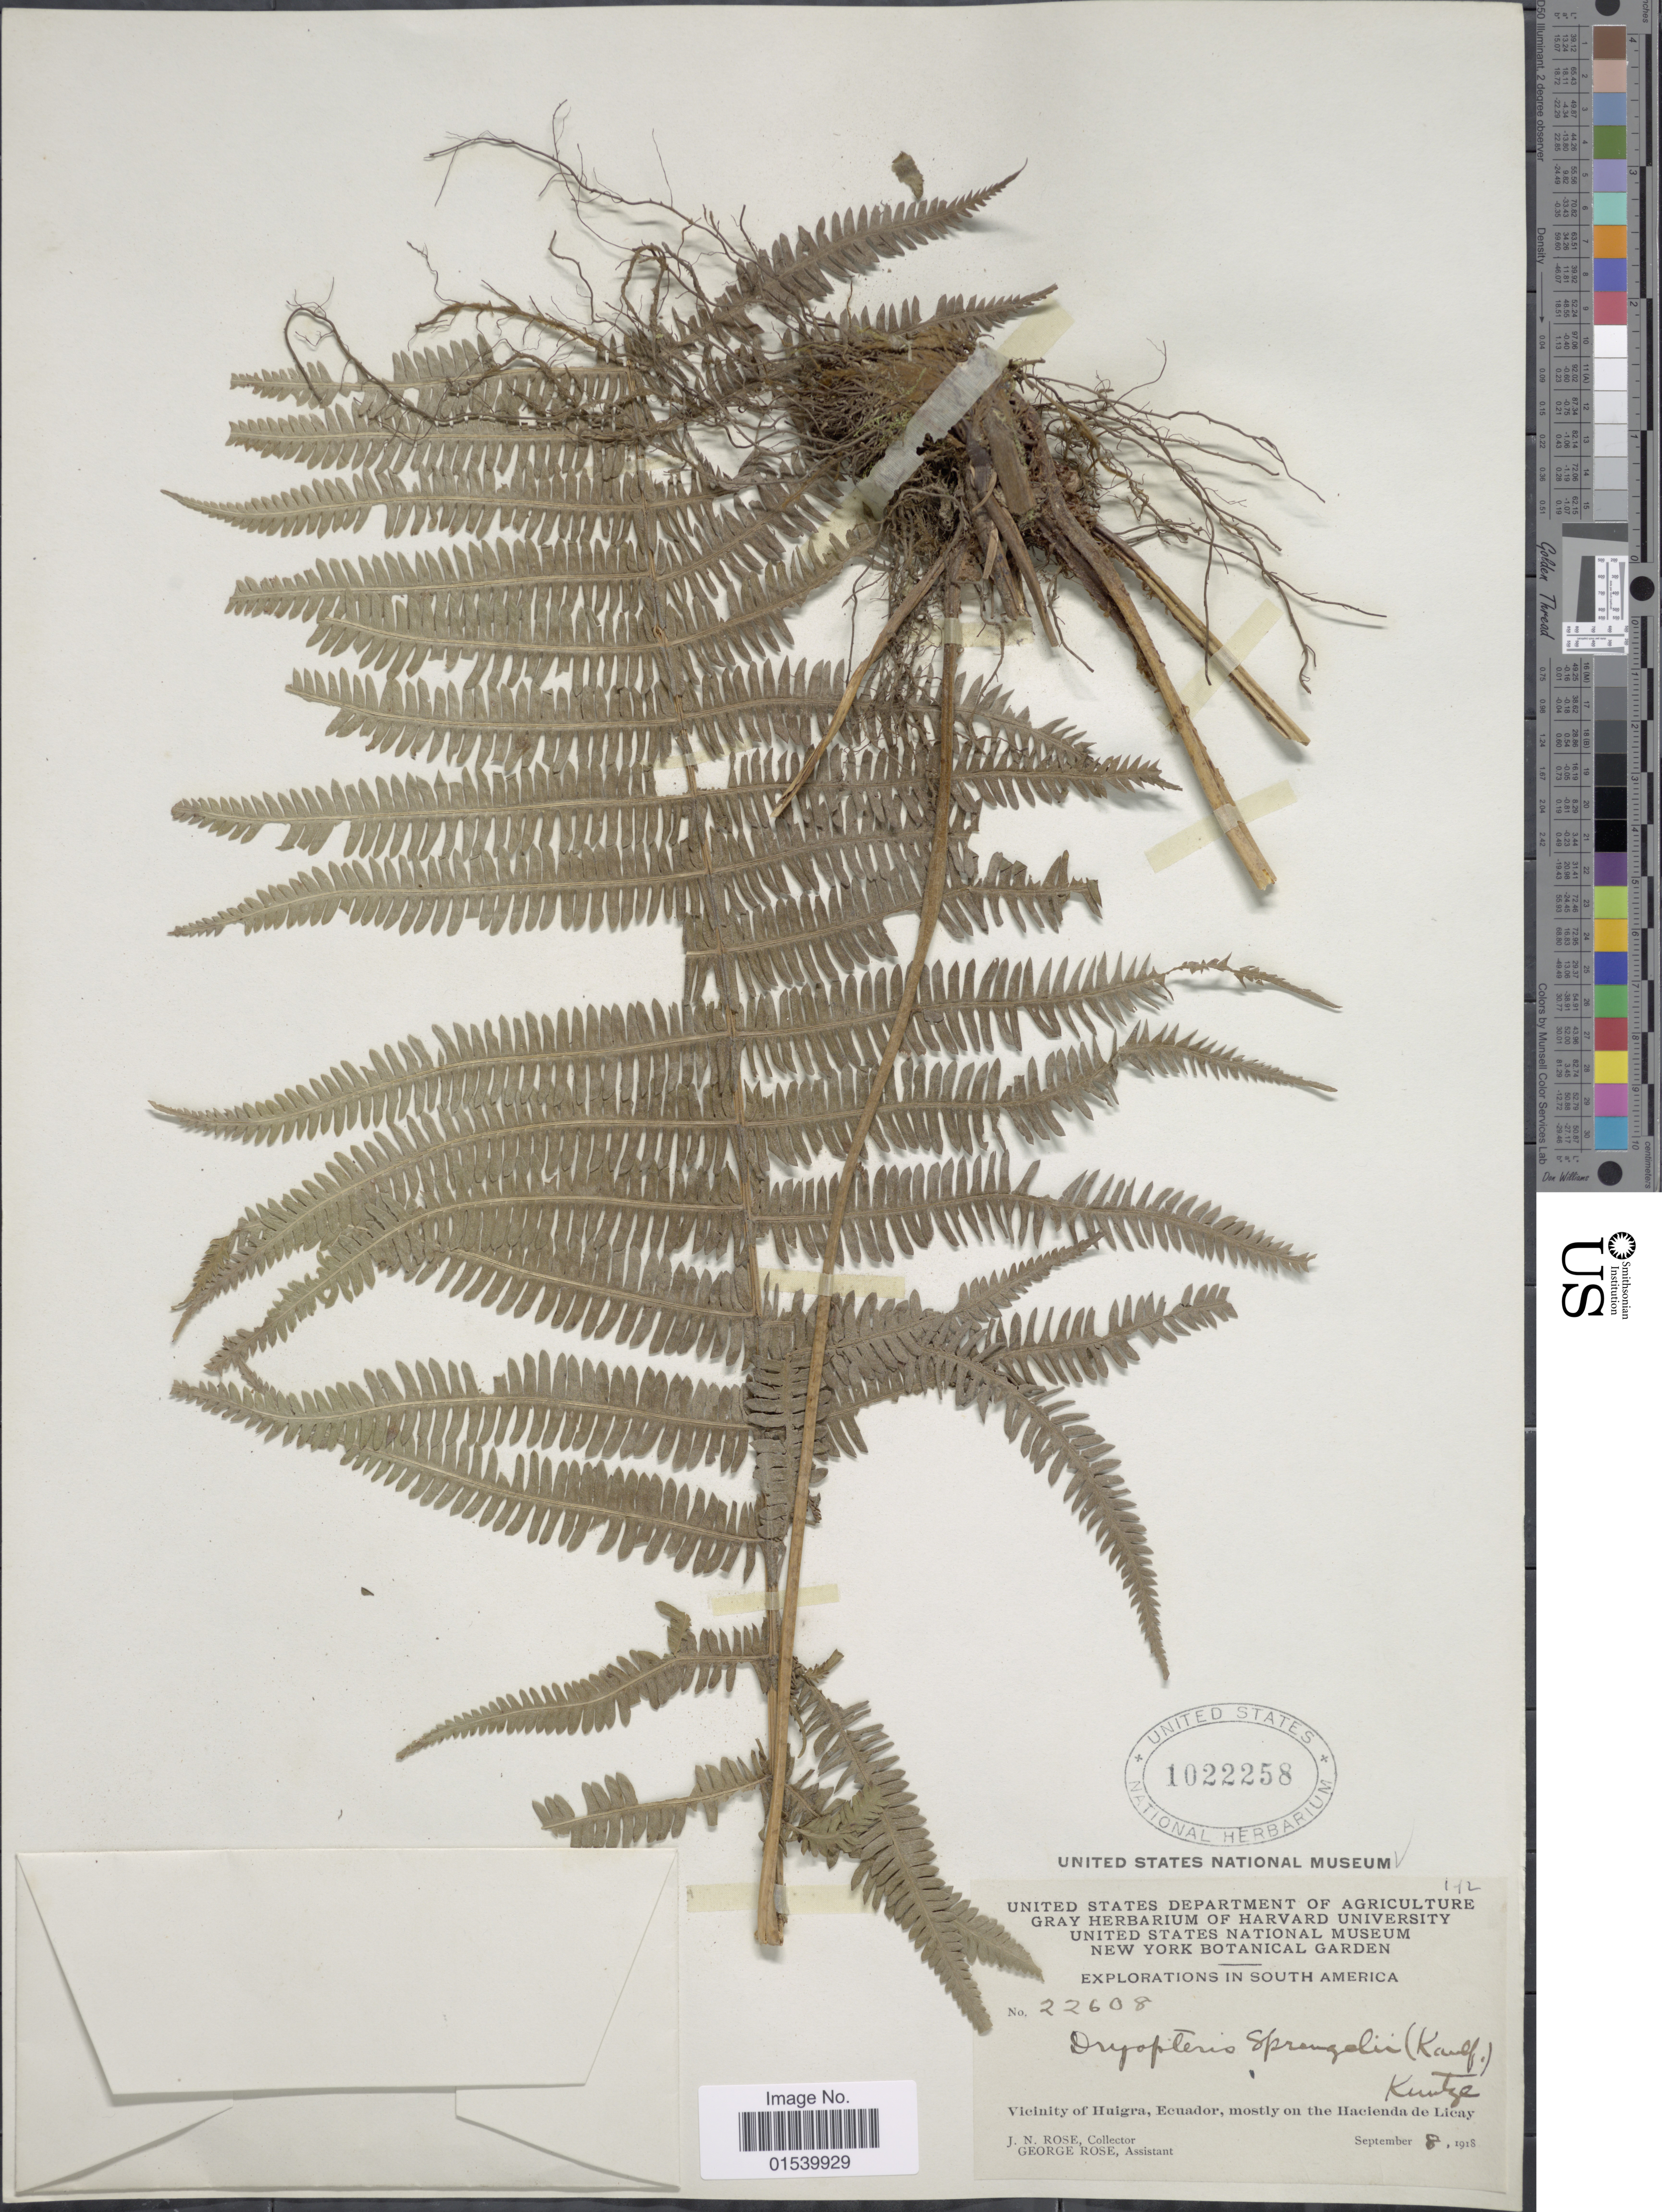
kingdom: Plantae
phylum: Tracheophyta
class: Polypodiopsida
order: Polypodiales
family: Thelypteridaceae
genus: Amauropelta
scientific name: Amauropelta balbisii (Spreng.) comb. nov., ined. 2015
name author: (Spreng.)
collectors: J. N. Rose & G. Rose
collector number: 22608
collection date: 1918-09-08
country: Ecuador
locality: Vicinity of huigra, mostly on the Hacienda de Licay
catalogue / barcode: US 1022258